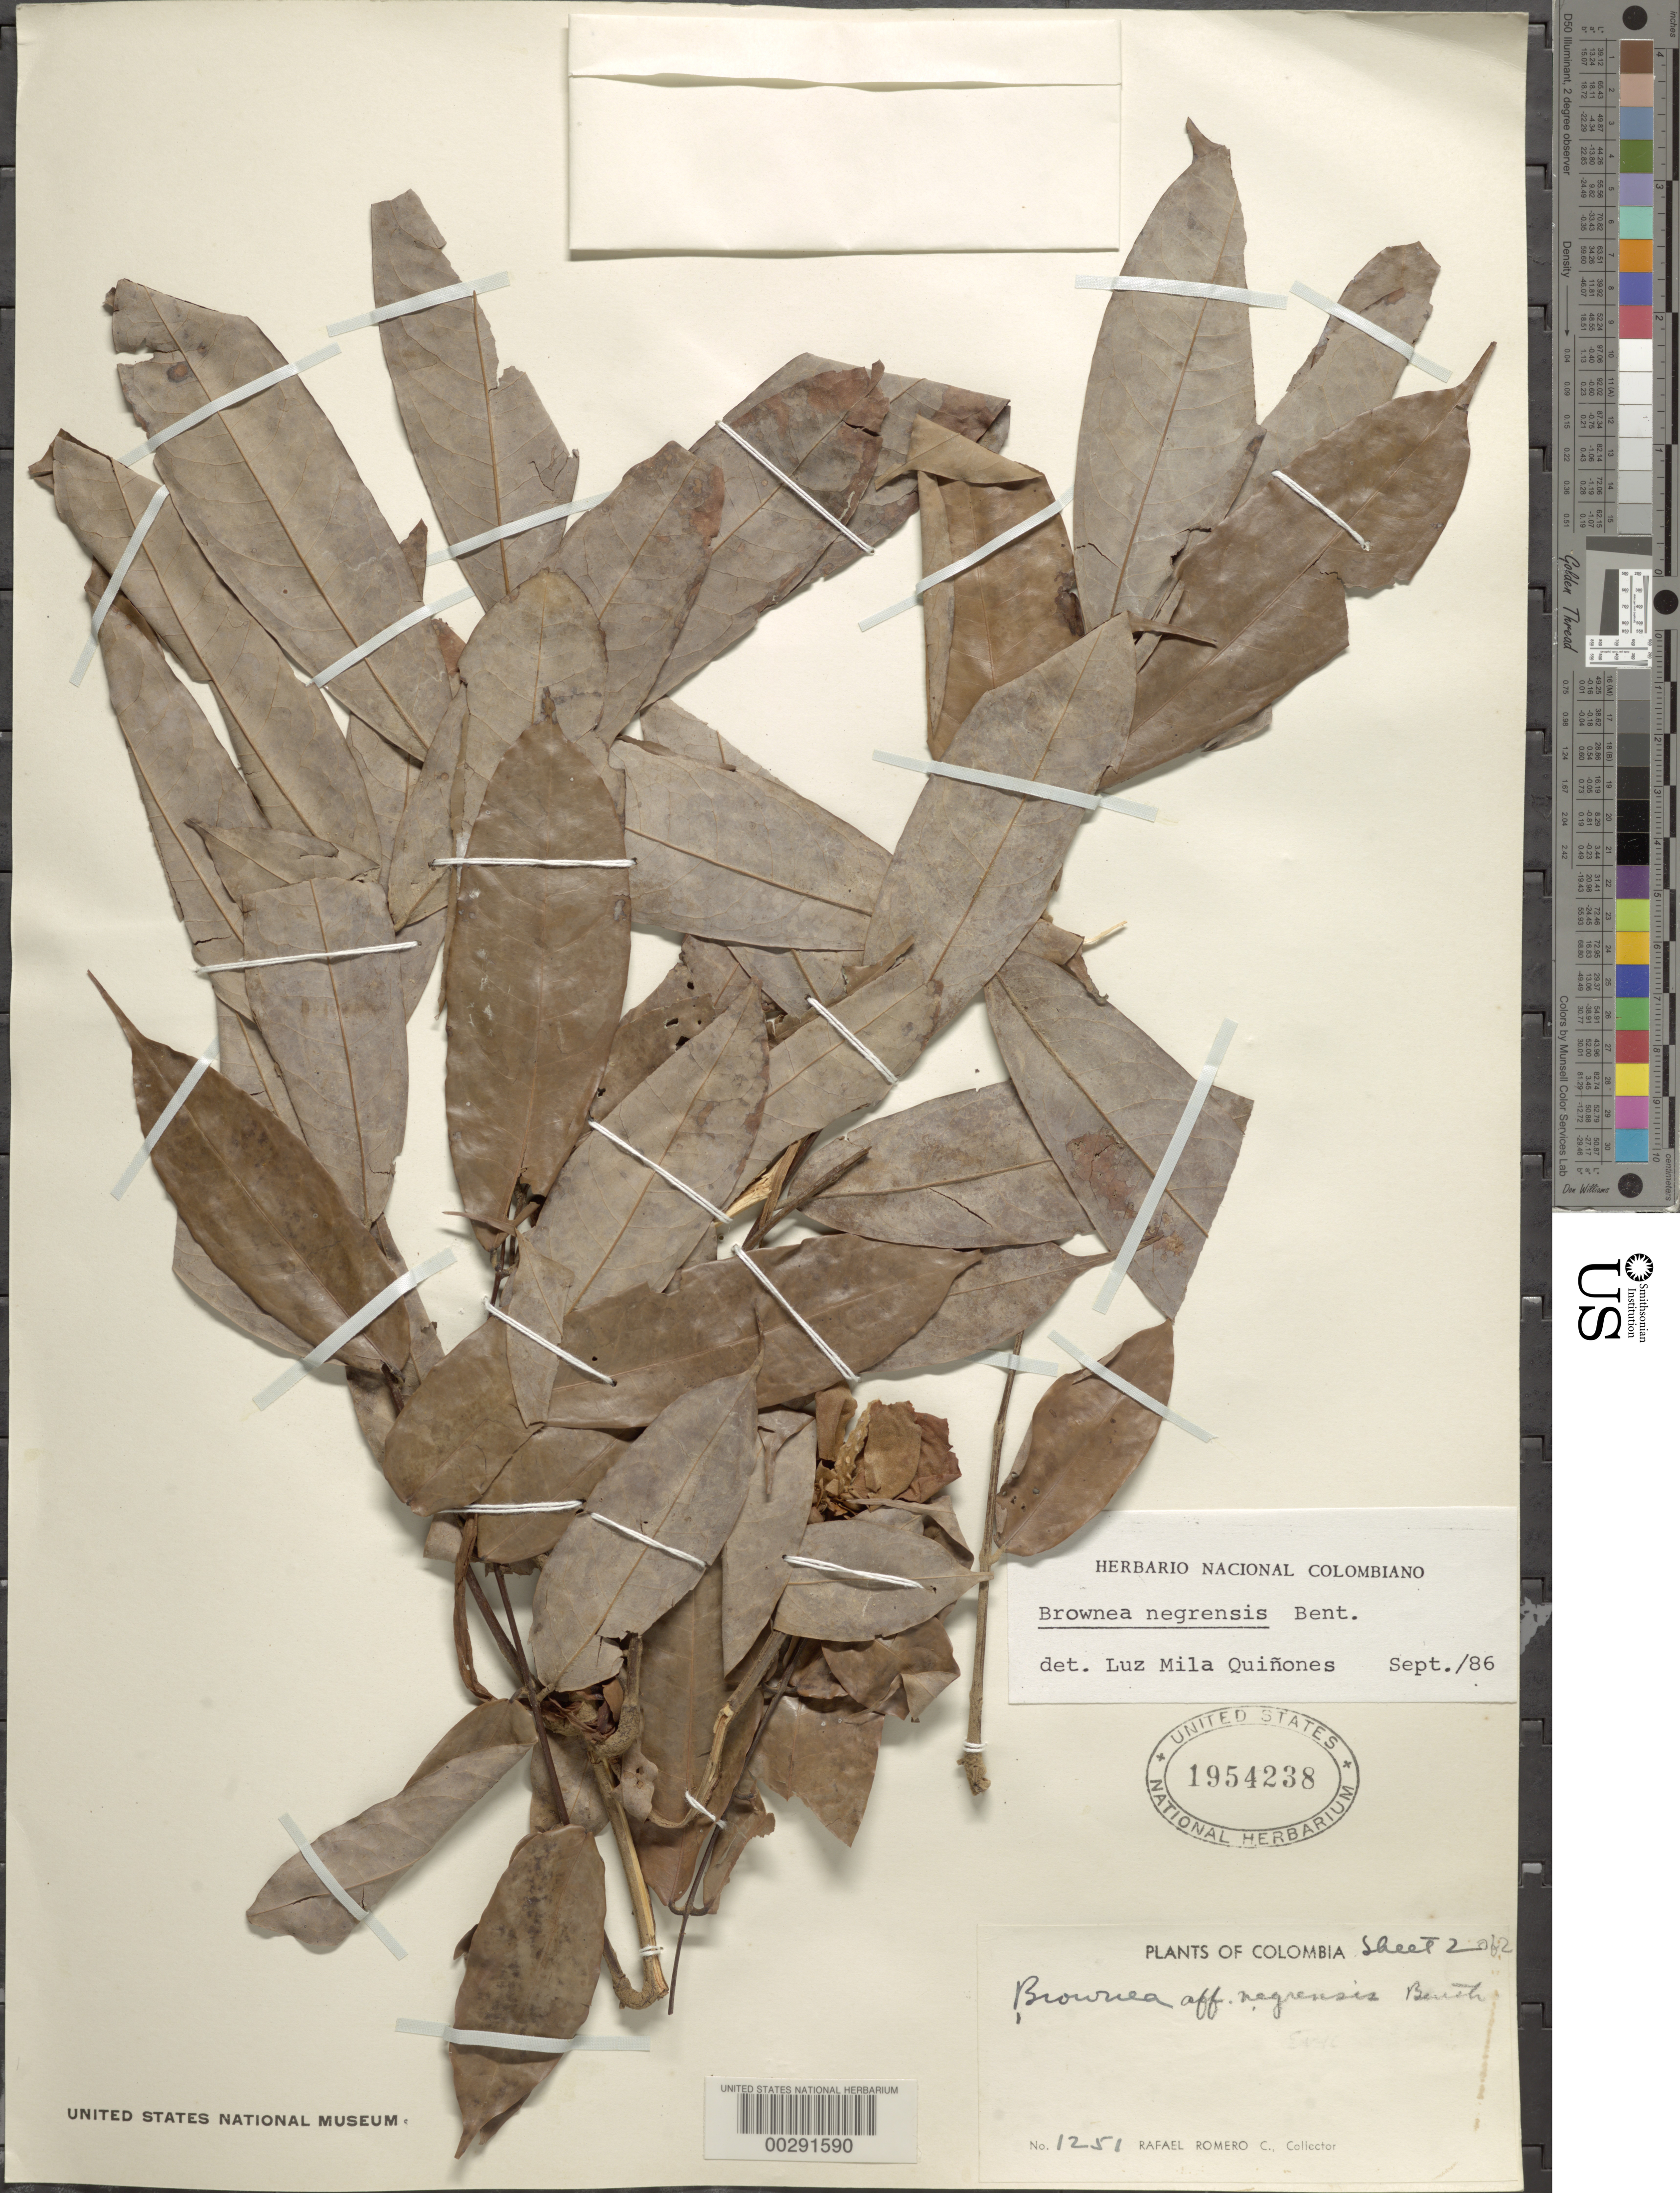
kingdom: Plantae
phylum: Tracheophyta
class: Magnoliopsida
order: Fabales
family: Fabaceae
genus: Brownea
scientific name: Brownea negrensis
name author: Benth.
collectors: R. Romero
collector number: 1251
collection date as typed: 23 Nov 1948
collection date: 1948-11-23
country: Colombia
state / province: Vichada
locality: Mouth of the Guaviare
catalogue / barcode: US 1954238